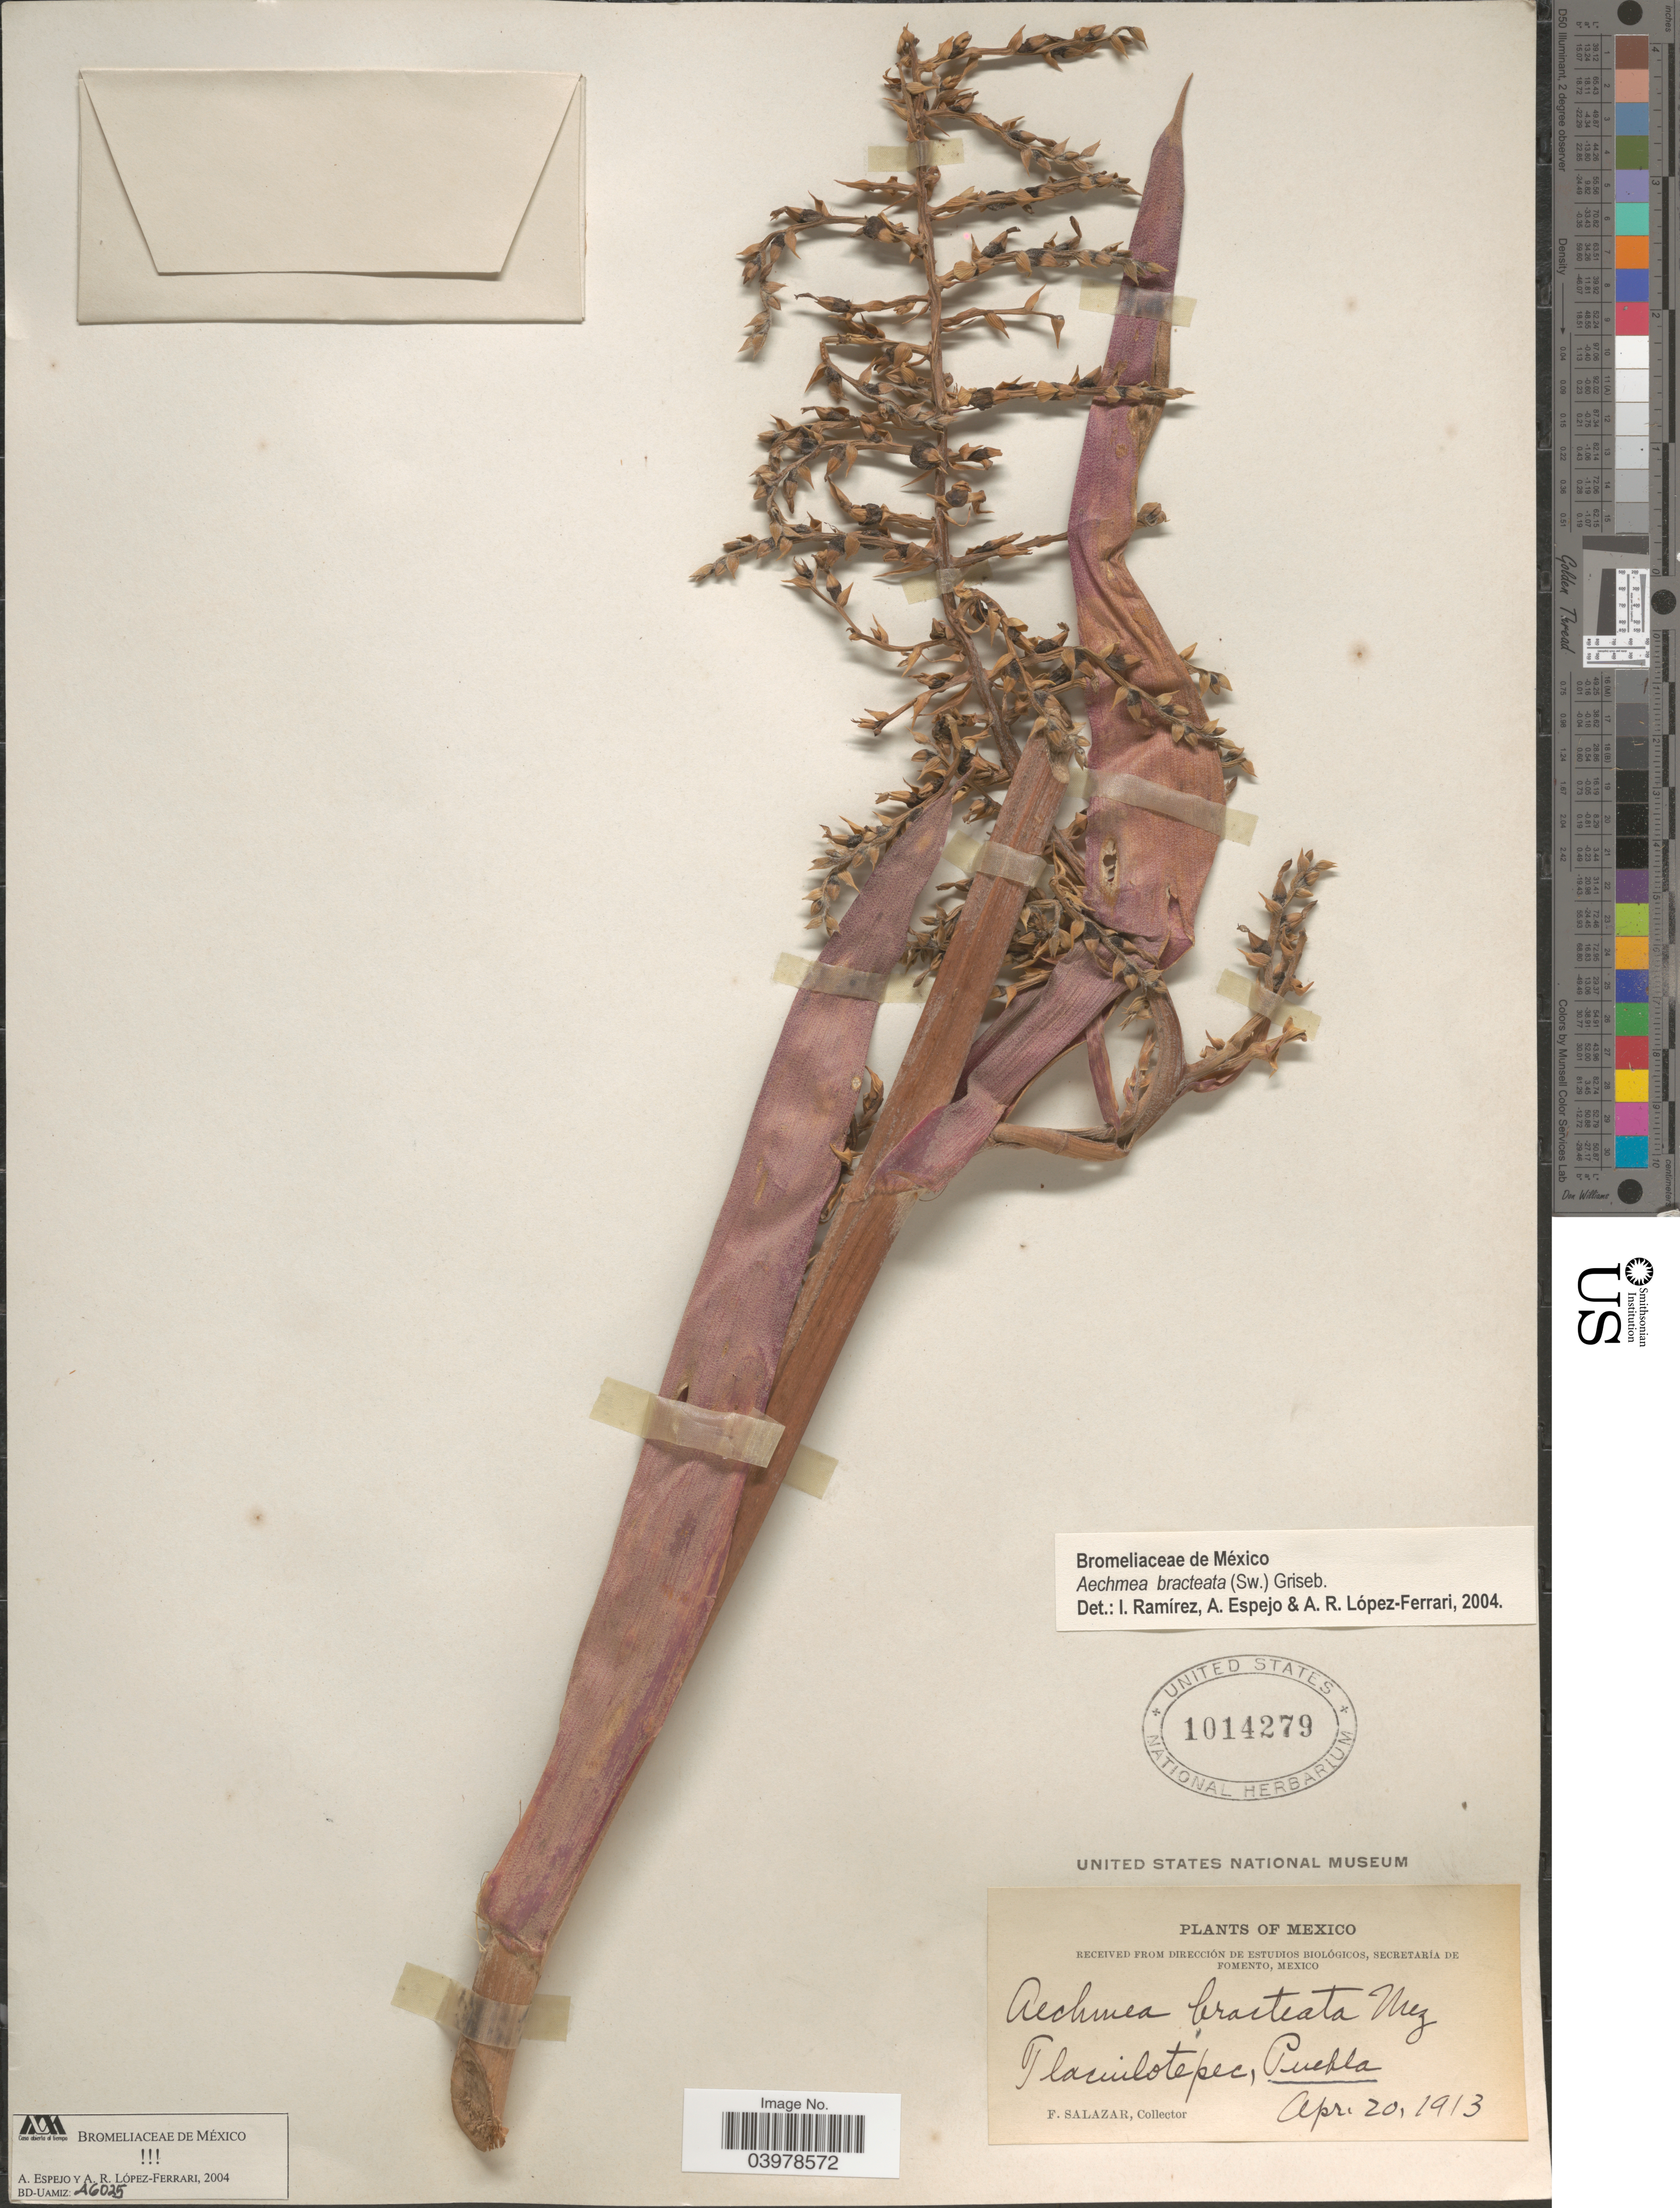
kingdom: Plantae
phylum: Tracheophyta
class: Liliopsida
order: Poales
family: Bromeliaceae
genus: Aechmea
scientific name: Aechmea bracteata var. bracteata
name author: (Sw.) Griseb.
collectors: F. Salazar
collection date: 1913-04-20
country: Mexico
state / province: Puebla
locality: Tlacuilotepec.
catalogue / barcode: US 1014279